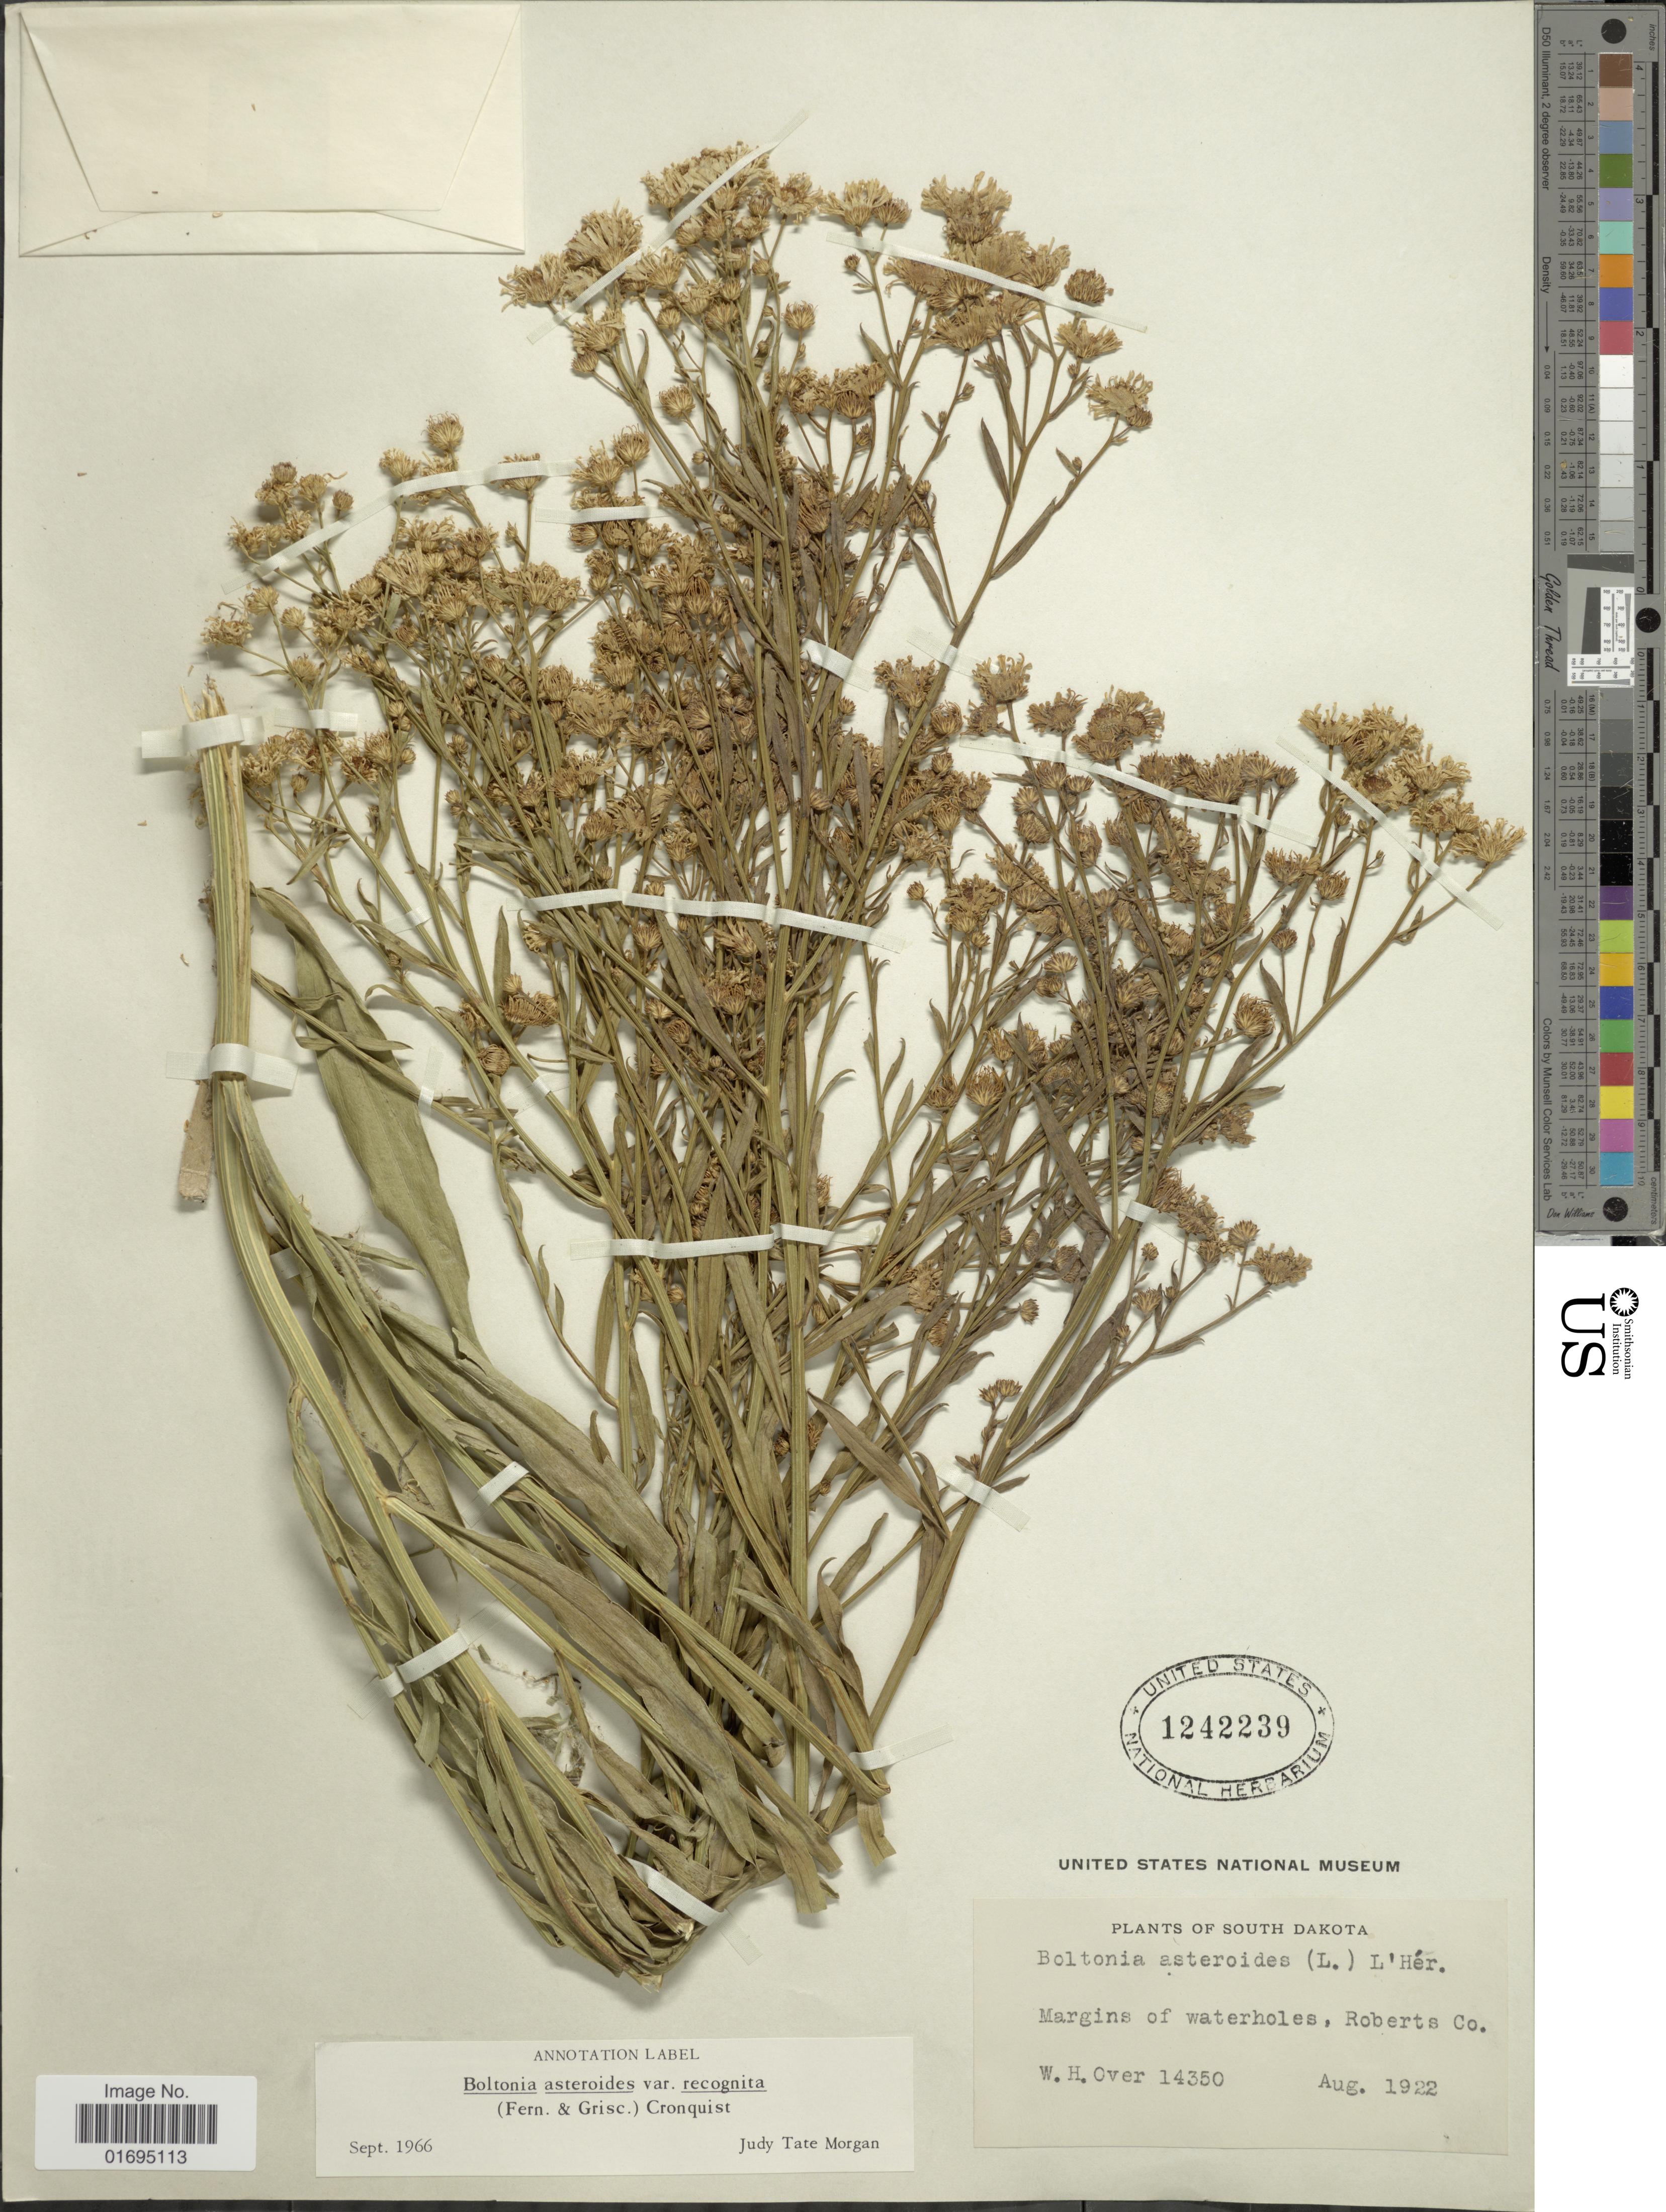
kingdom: Plantae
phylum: Tracheophyta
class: Magnoliopsida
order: Asterales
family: Asteraceae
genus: Boltonia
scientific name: Boltonia asteroides var. recognita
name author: (Fernald & Griscom) Cronq.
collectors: W. Hoover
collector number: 14350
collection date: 1922-08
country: United States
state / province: South Dakota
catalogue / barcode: US 1242239